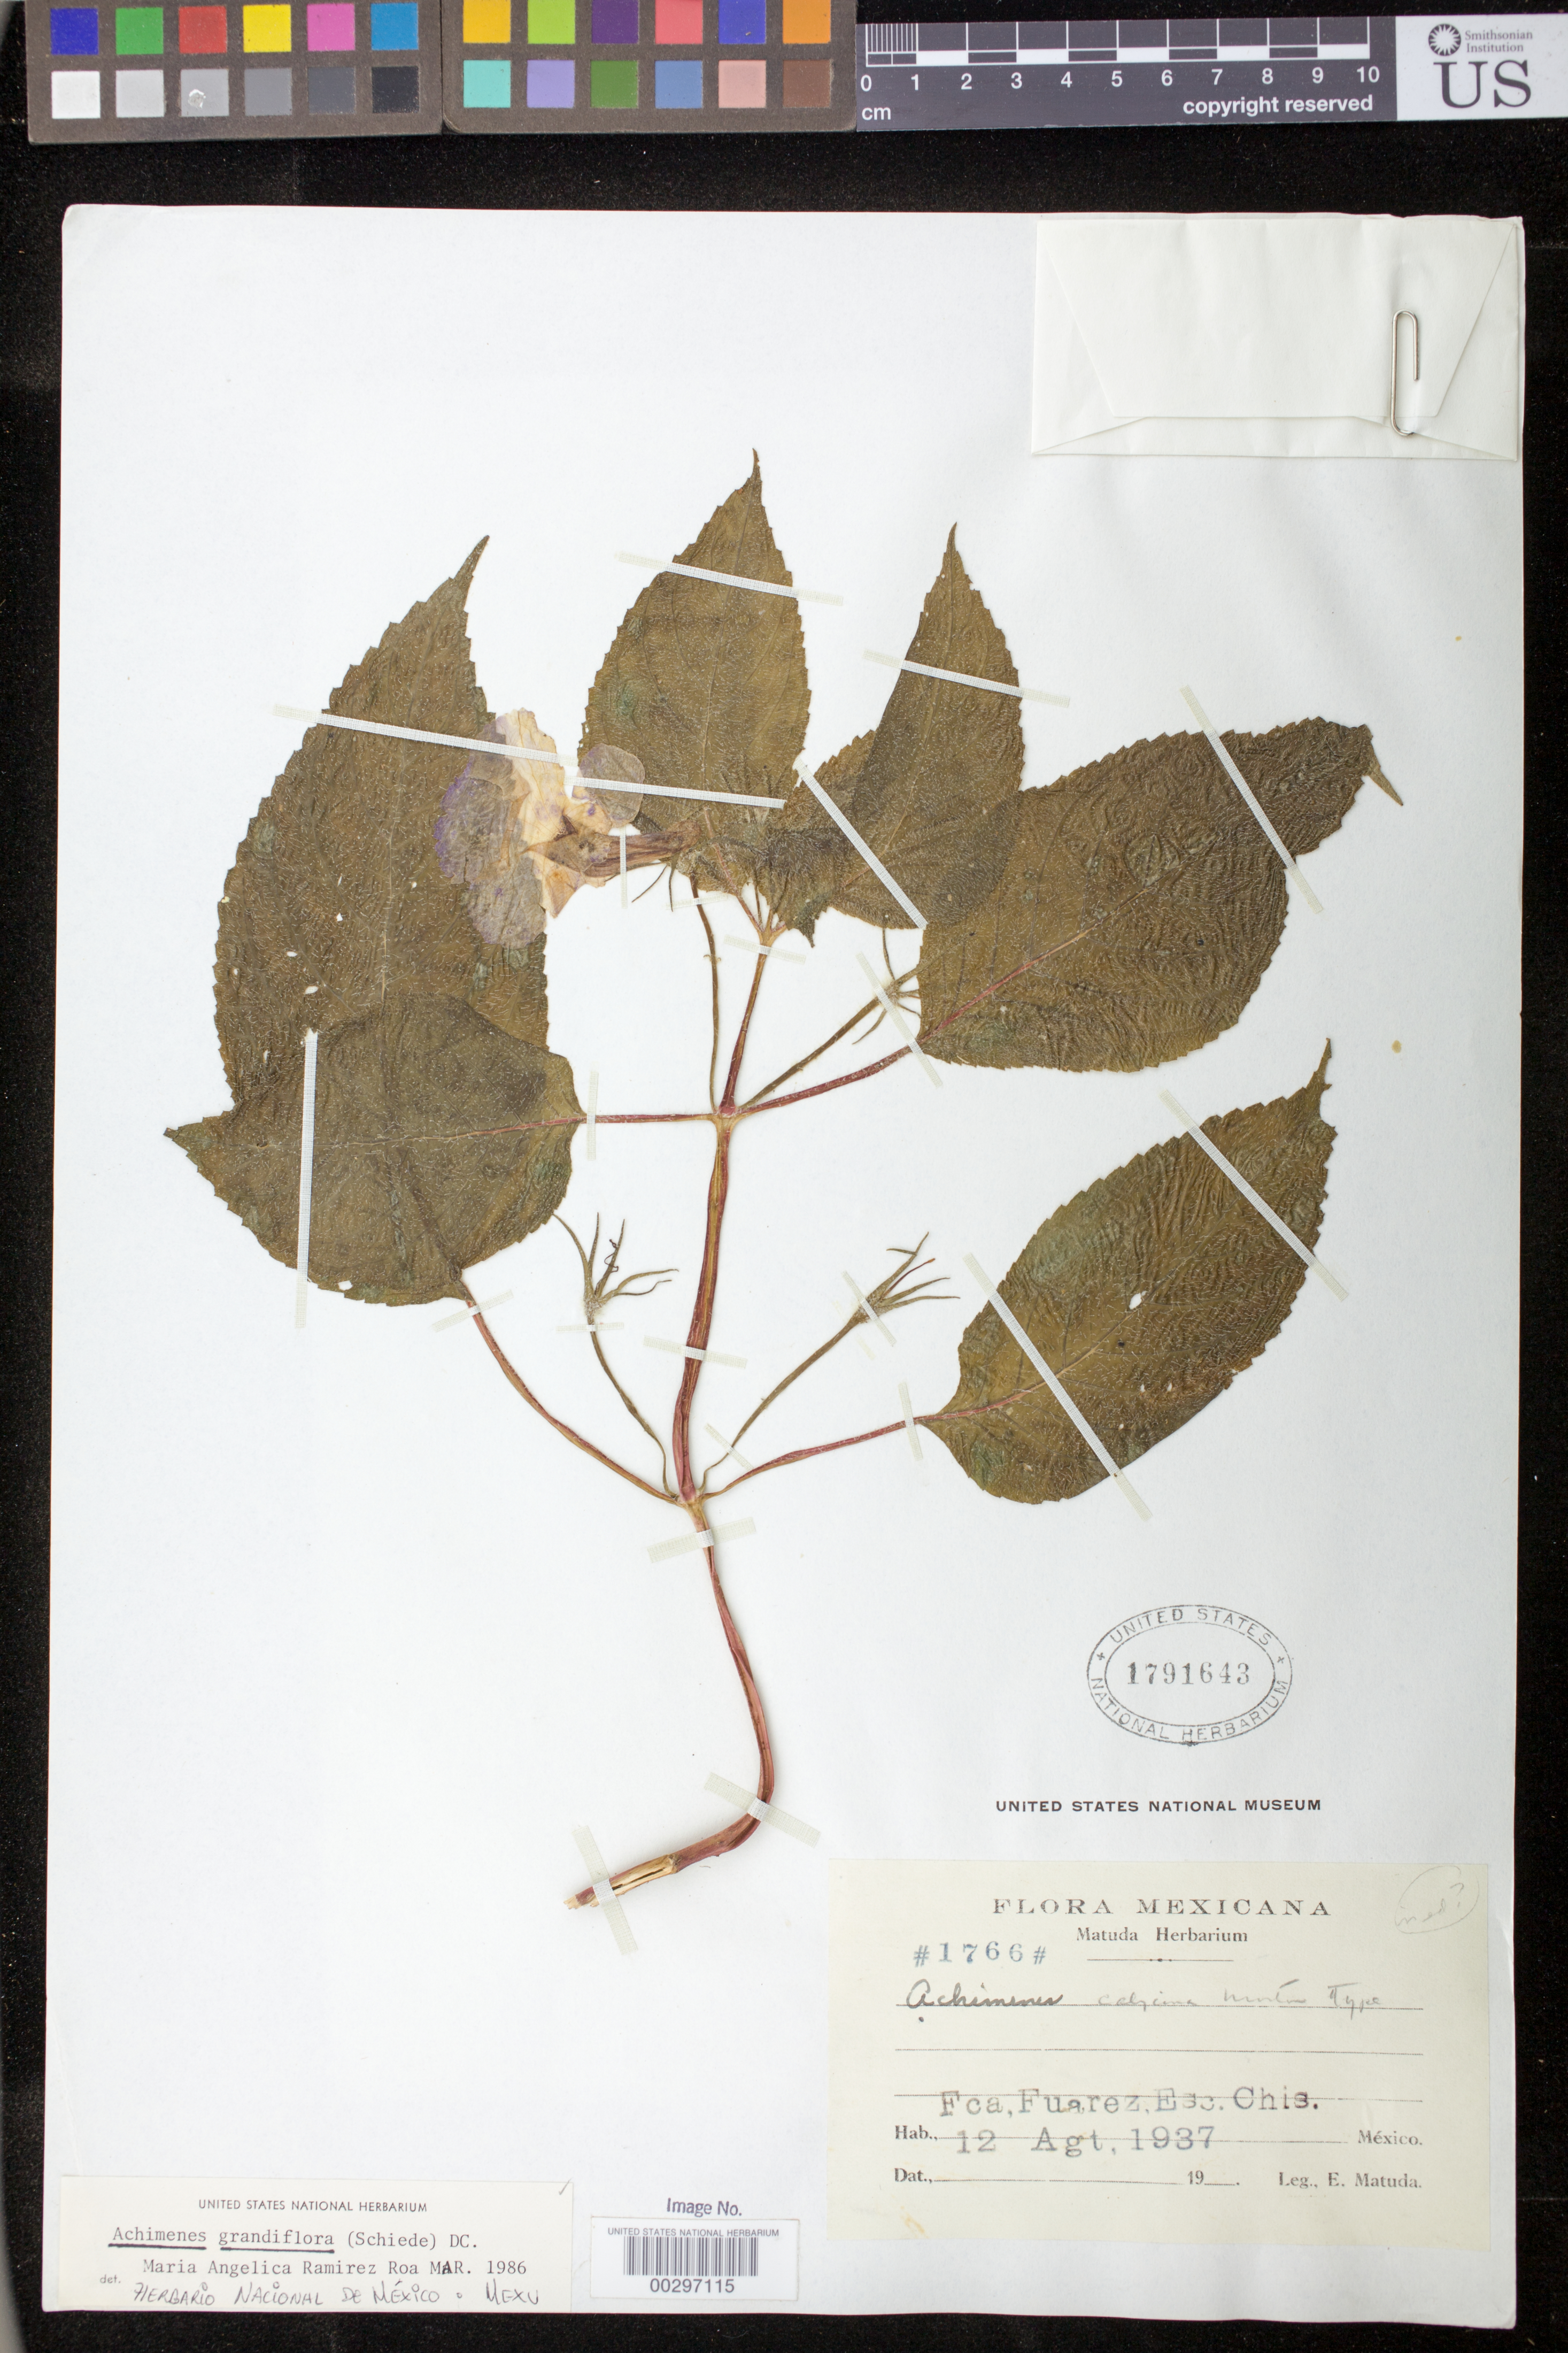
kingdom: Plantae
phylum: Tracheophyta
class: Magnoliopsida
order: Lamiales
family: Gesneriaceae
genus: Achimenes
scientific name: Achimenes grandiflora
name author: (Schiede) DC.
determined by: Ramírez-Roa, A.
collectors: E. Matuda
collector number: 1766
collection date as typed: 12 Aug 1937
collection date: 1937-08-12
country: Mexico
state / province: Chiapas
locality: Fca. Fuarez, Esc. Chis.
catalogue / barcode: US 1791643